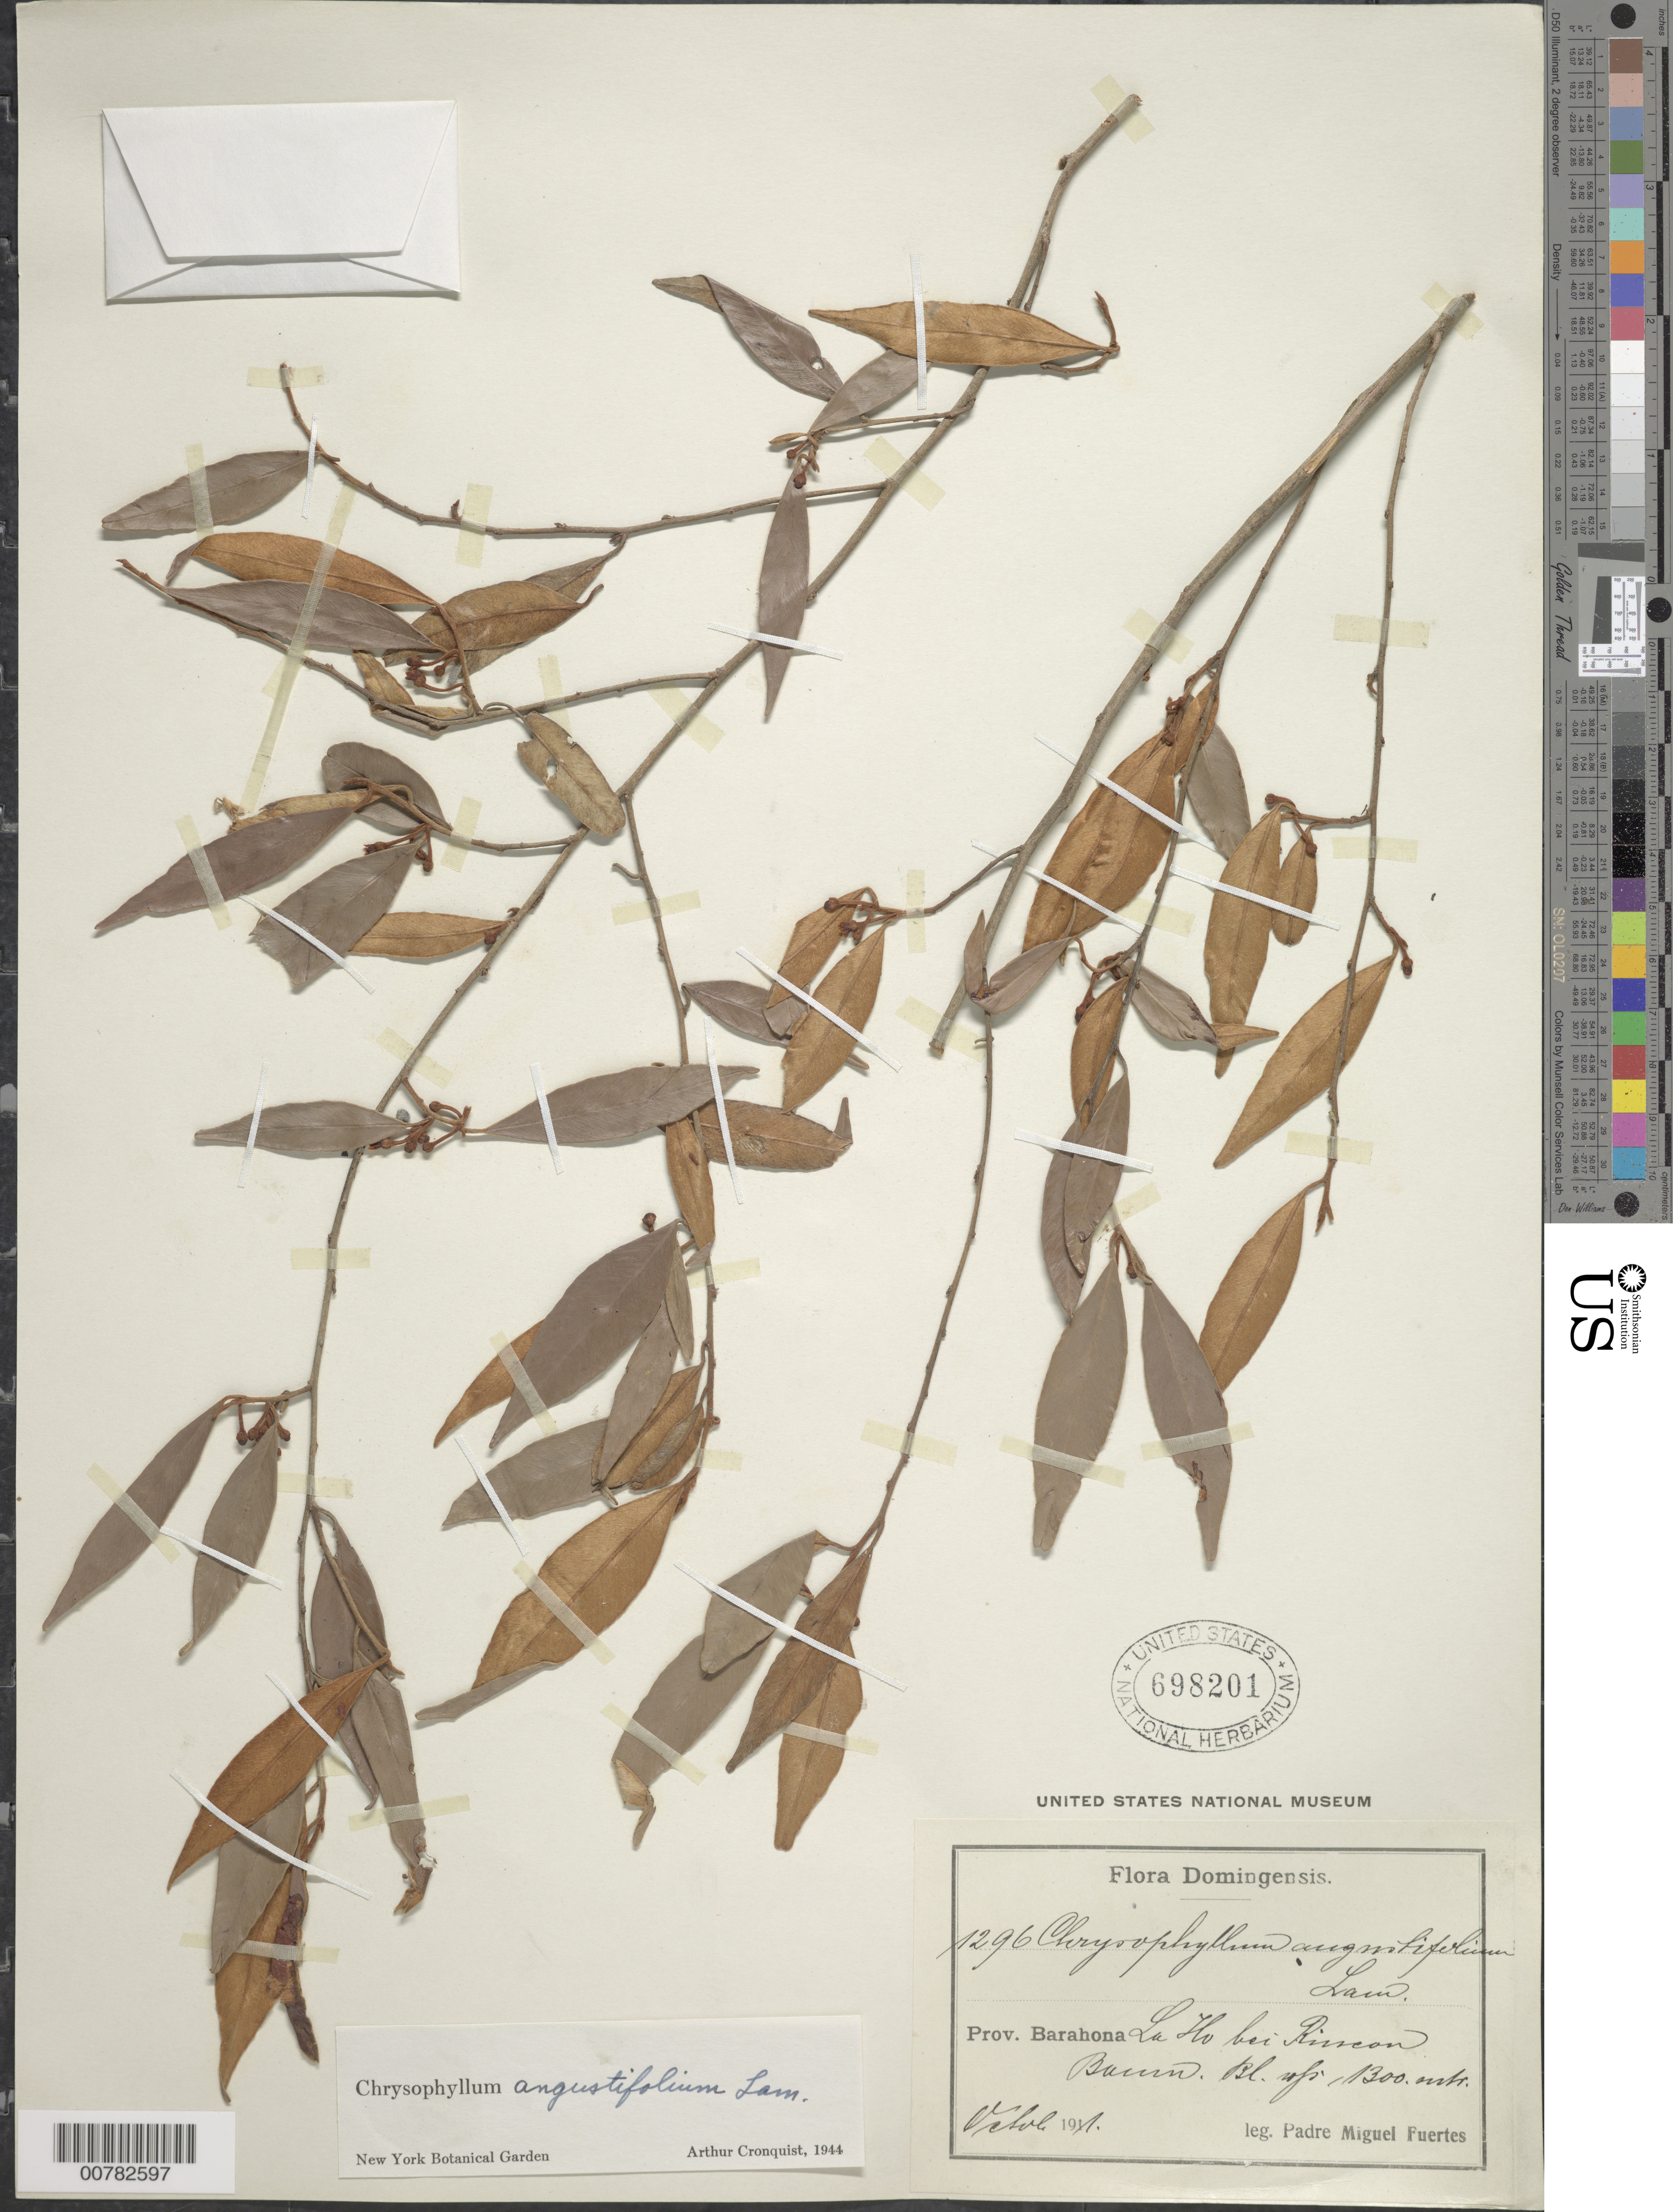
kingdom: Plantae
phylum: Tracheophyta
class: Magnoliopsida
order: Ericales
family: Sapotaceae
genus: Chrysophyllum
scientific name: Chrysophyllum oliviforme subsp. angustifolium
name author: (Lam.) T.D. Penn.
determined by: Cronquist, A. J.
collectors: M. D. Fuertes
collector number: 1296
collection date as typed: Oct 1911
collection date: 1911-10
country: Dominican Republic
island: Hispaniola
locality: La Ho bei Rincon.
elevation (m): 1300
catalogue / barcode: US 698201